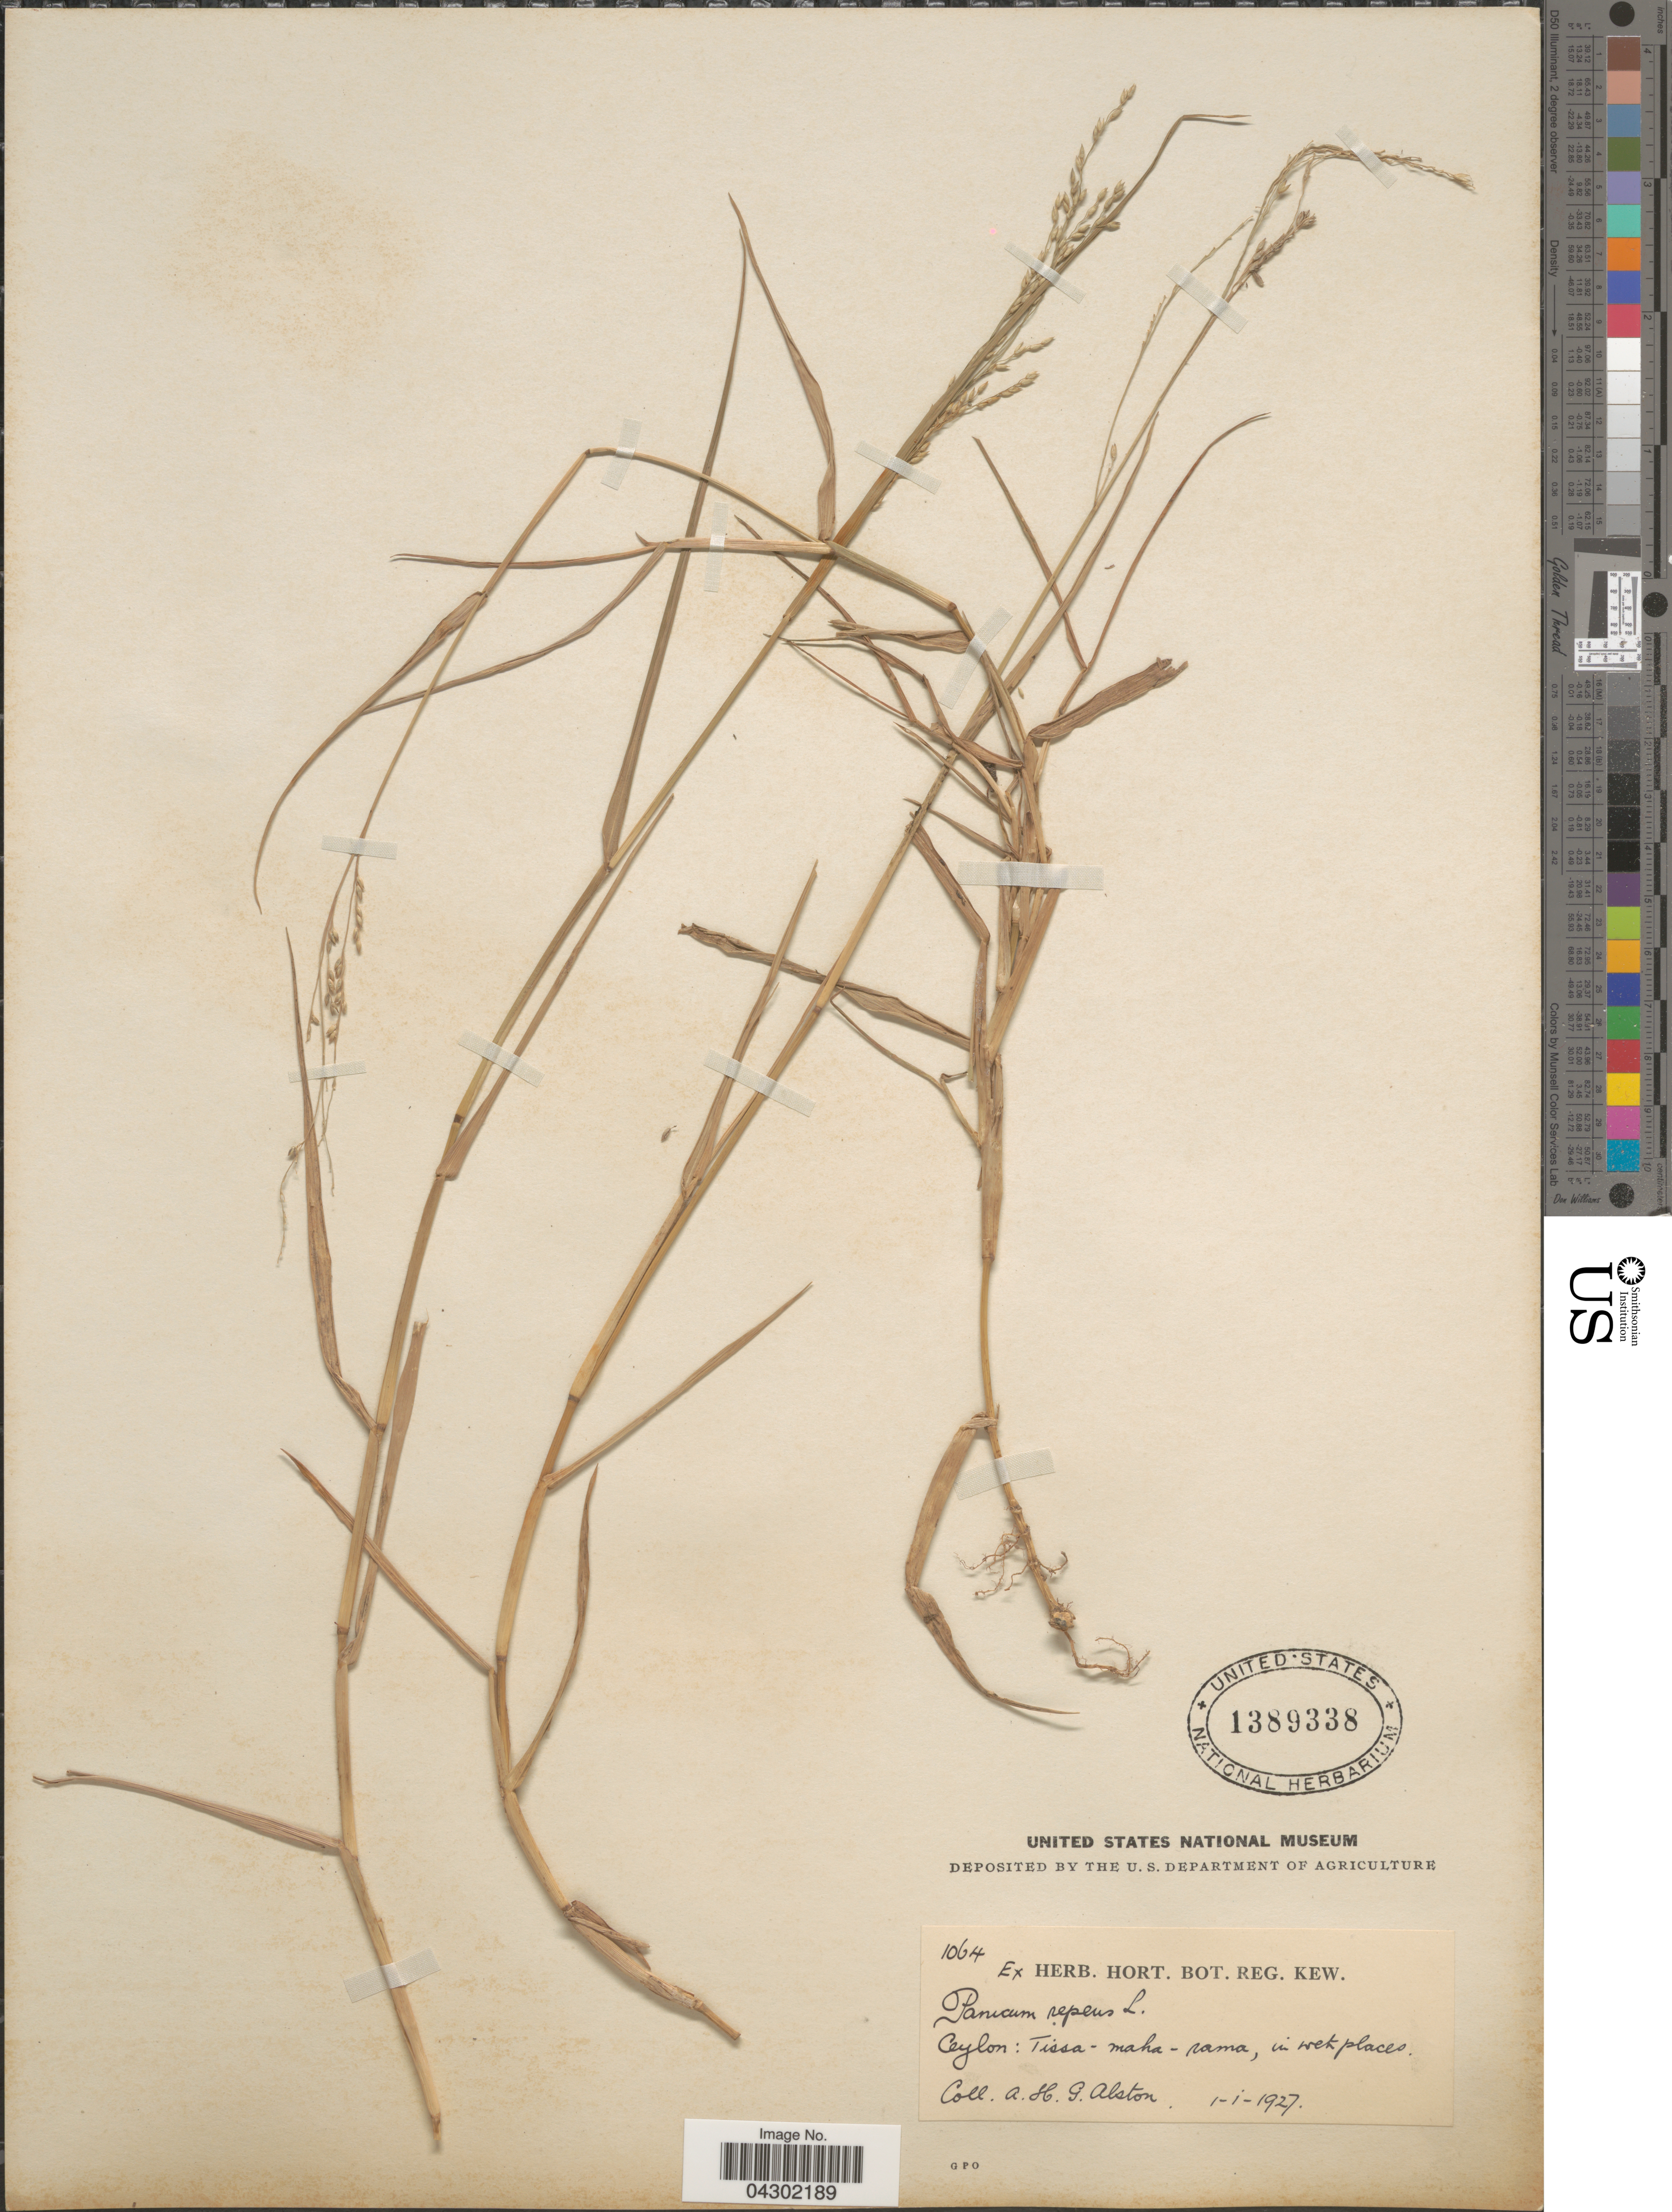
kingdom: Plantae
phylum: Tracheophyta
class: Liliopsida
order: Poales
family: Poaceae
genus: Panicum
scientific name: Panicum repens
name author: L.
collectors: A. H. Alston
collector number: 1064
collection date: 1927-01-01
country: Sri Lanka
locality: Ceylon: Tissa-maha-rama.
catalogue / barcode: US 1389338